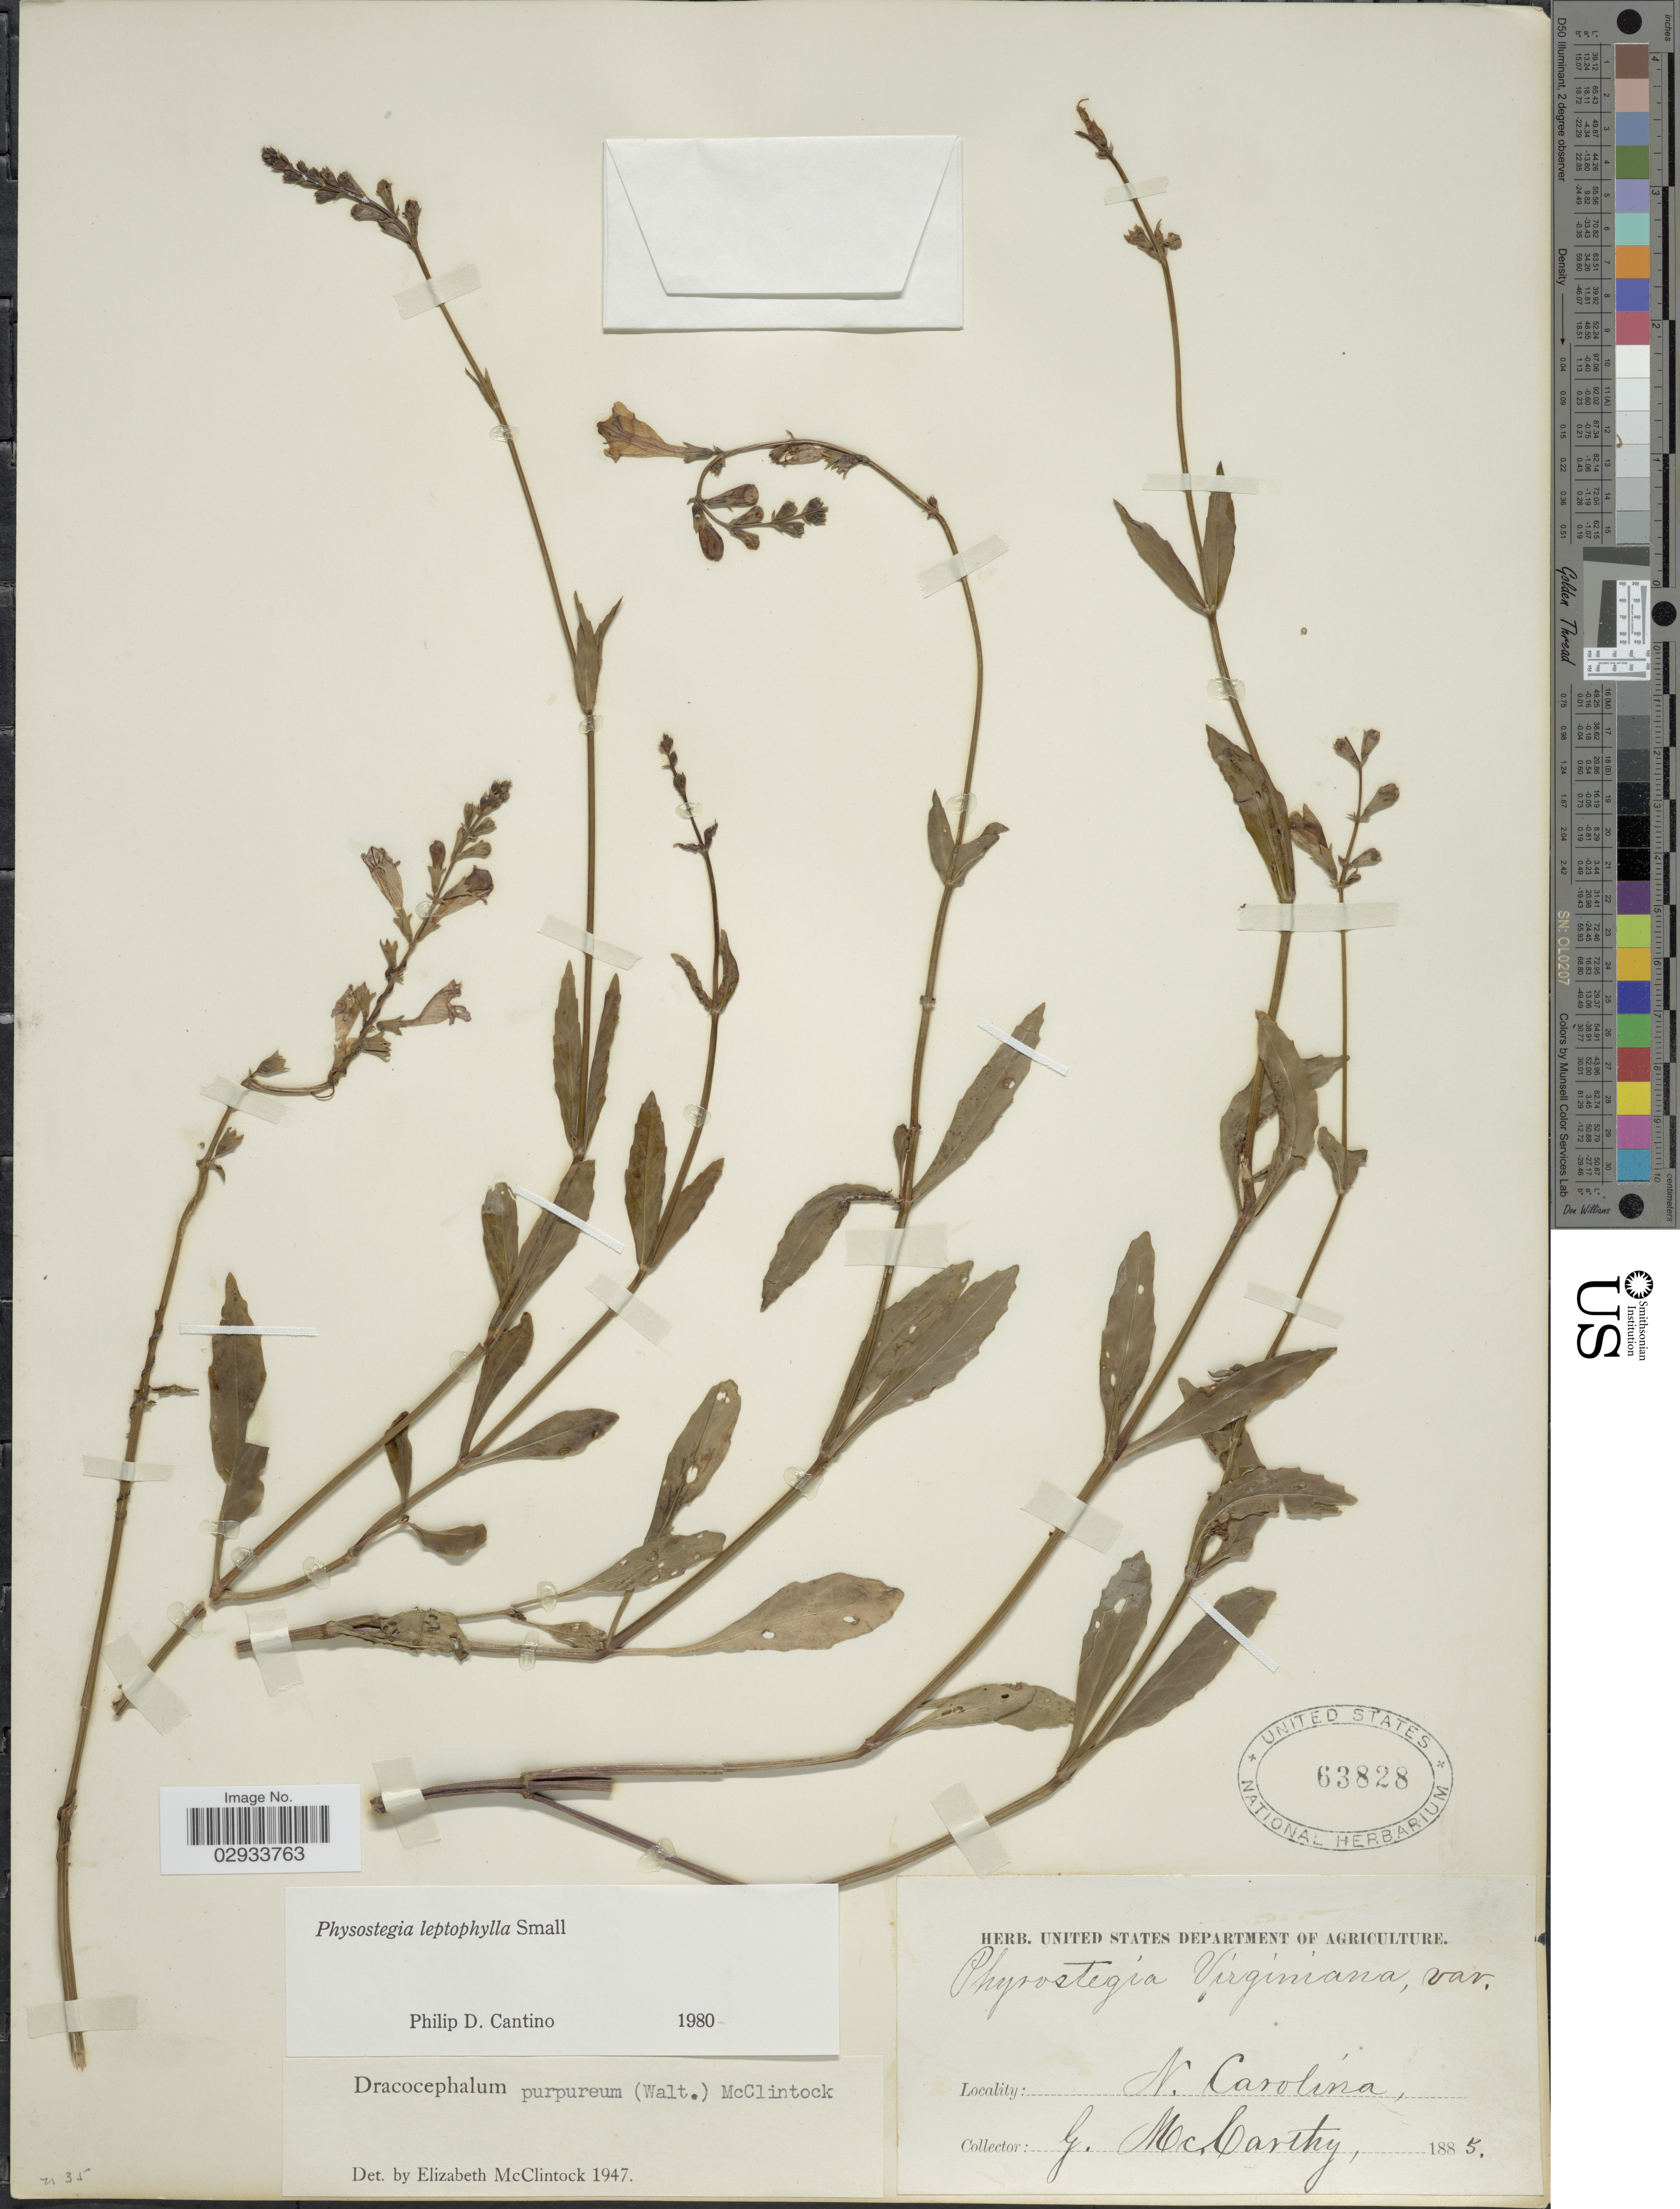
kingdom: Plantae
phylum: Tracheophyta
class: Magnoliopsida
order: Lamiales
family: Lamiaceae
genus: Physostegia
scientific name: Physostegia leptophylla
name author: Small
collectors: G. McCarthy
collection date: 1885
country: United States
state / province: North Carolina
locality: N. Carolina.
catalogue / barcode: US 63828